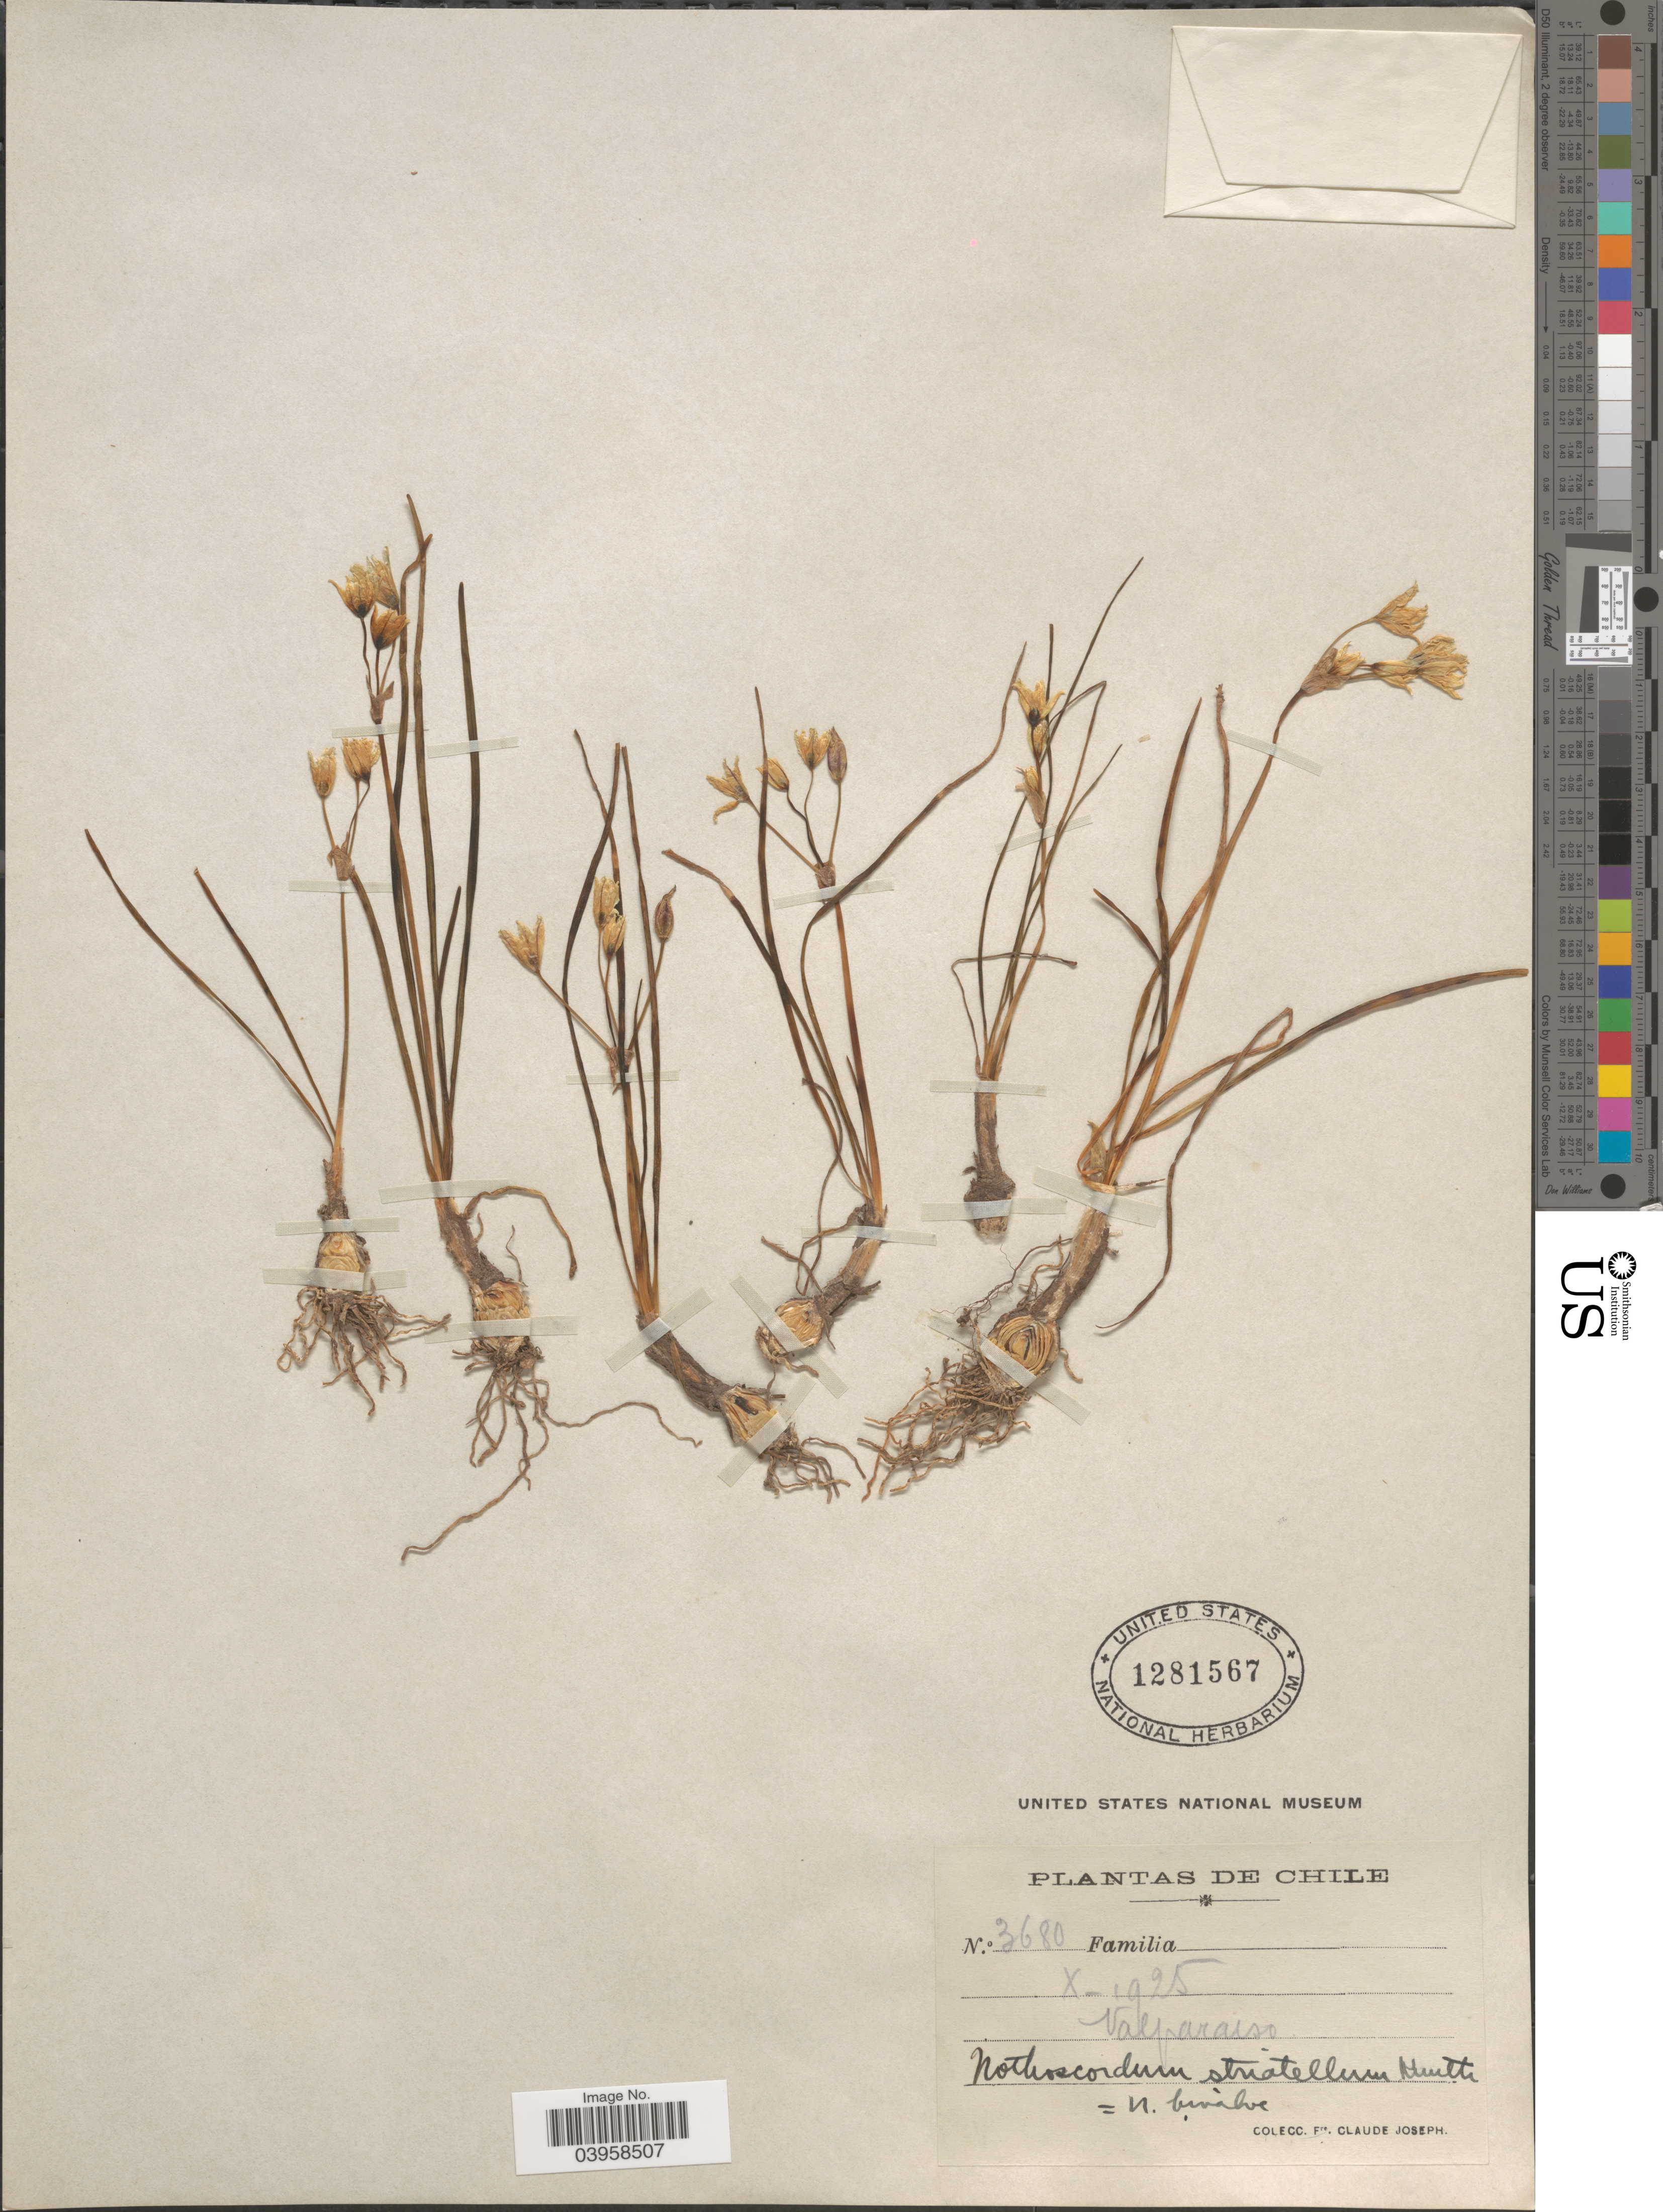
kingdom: Plantae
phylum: Tracheophyta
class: Liliopsida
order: Asparagales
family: Amaryllidaceae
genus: Nothoscordum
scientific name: Nothoscordum striatellum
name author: (Lindl.) Kunth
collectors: Bro. Claude-Joseph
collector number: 3680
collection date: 1925-10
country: Chile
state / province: Valparaíso (V)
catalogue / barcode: US 1281567